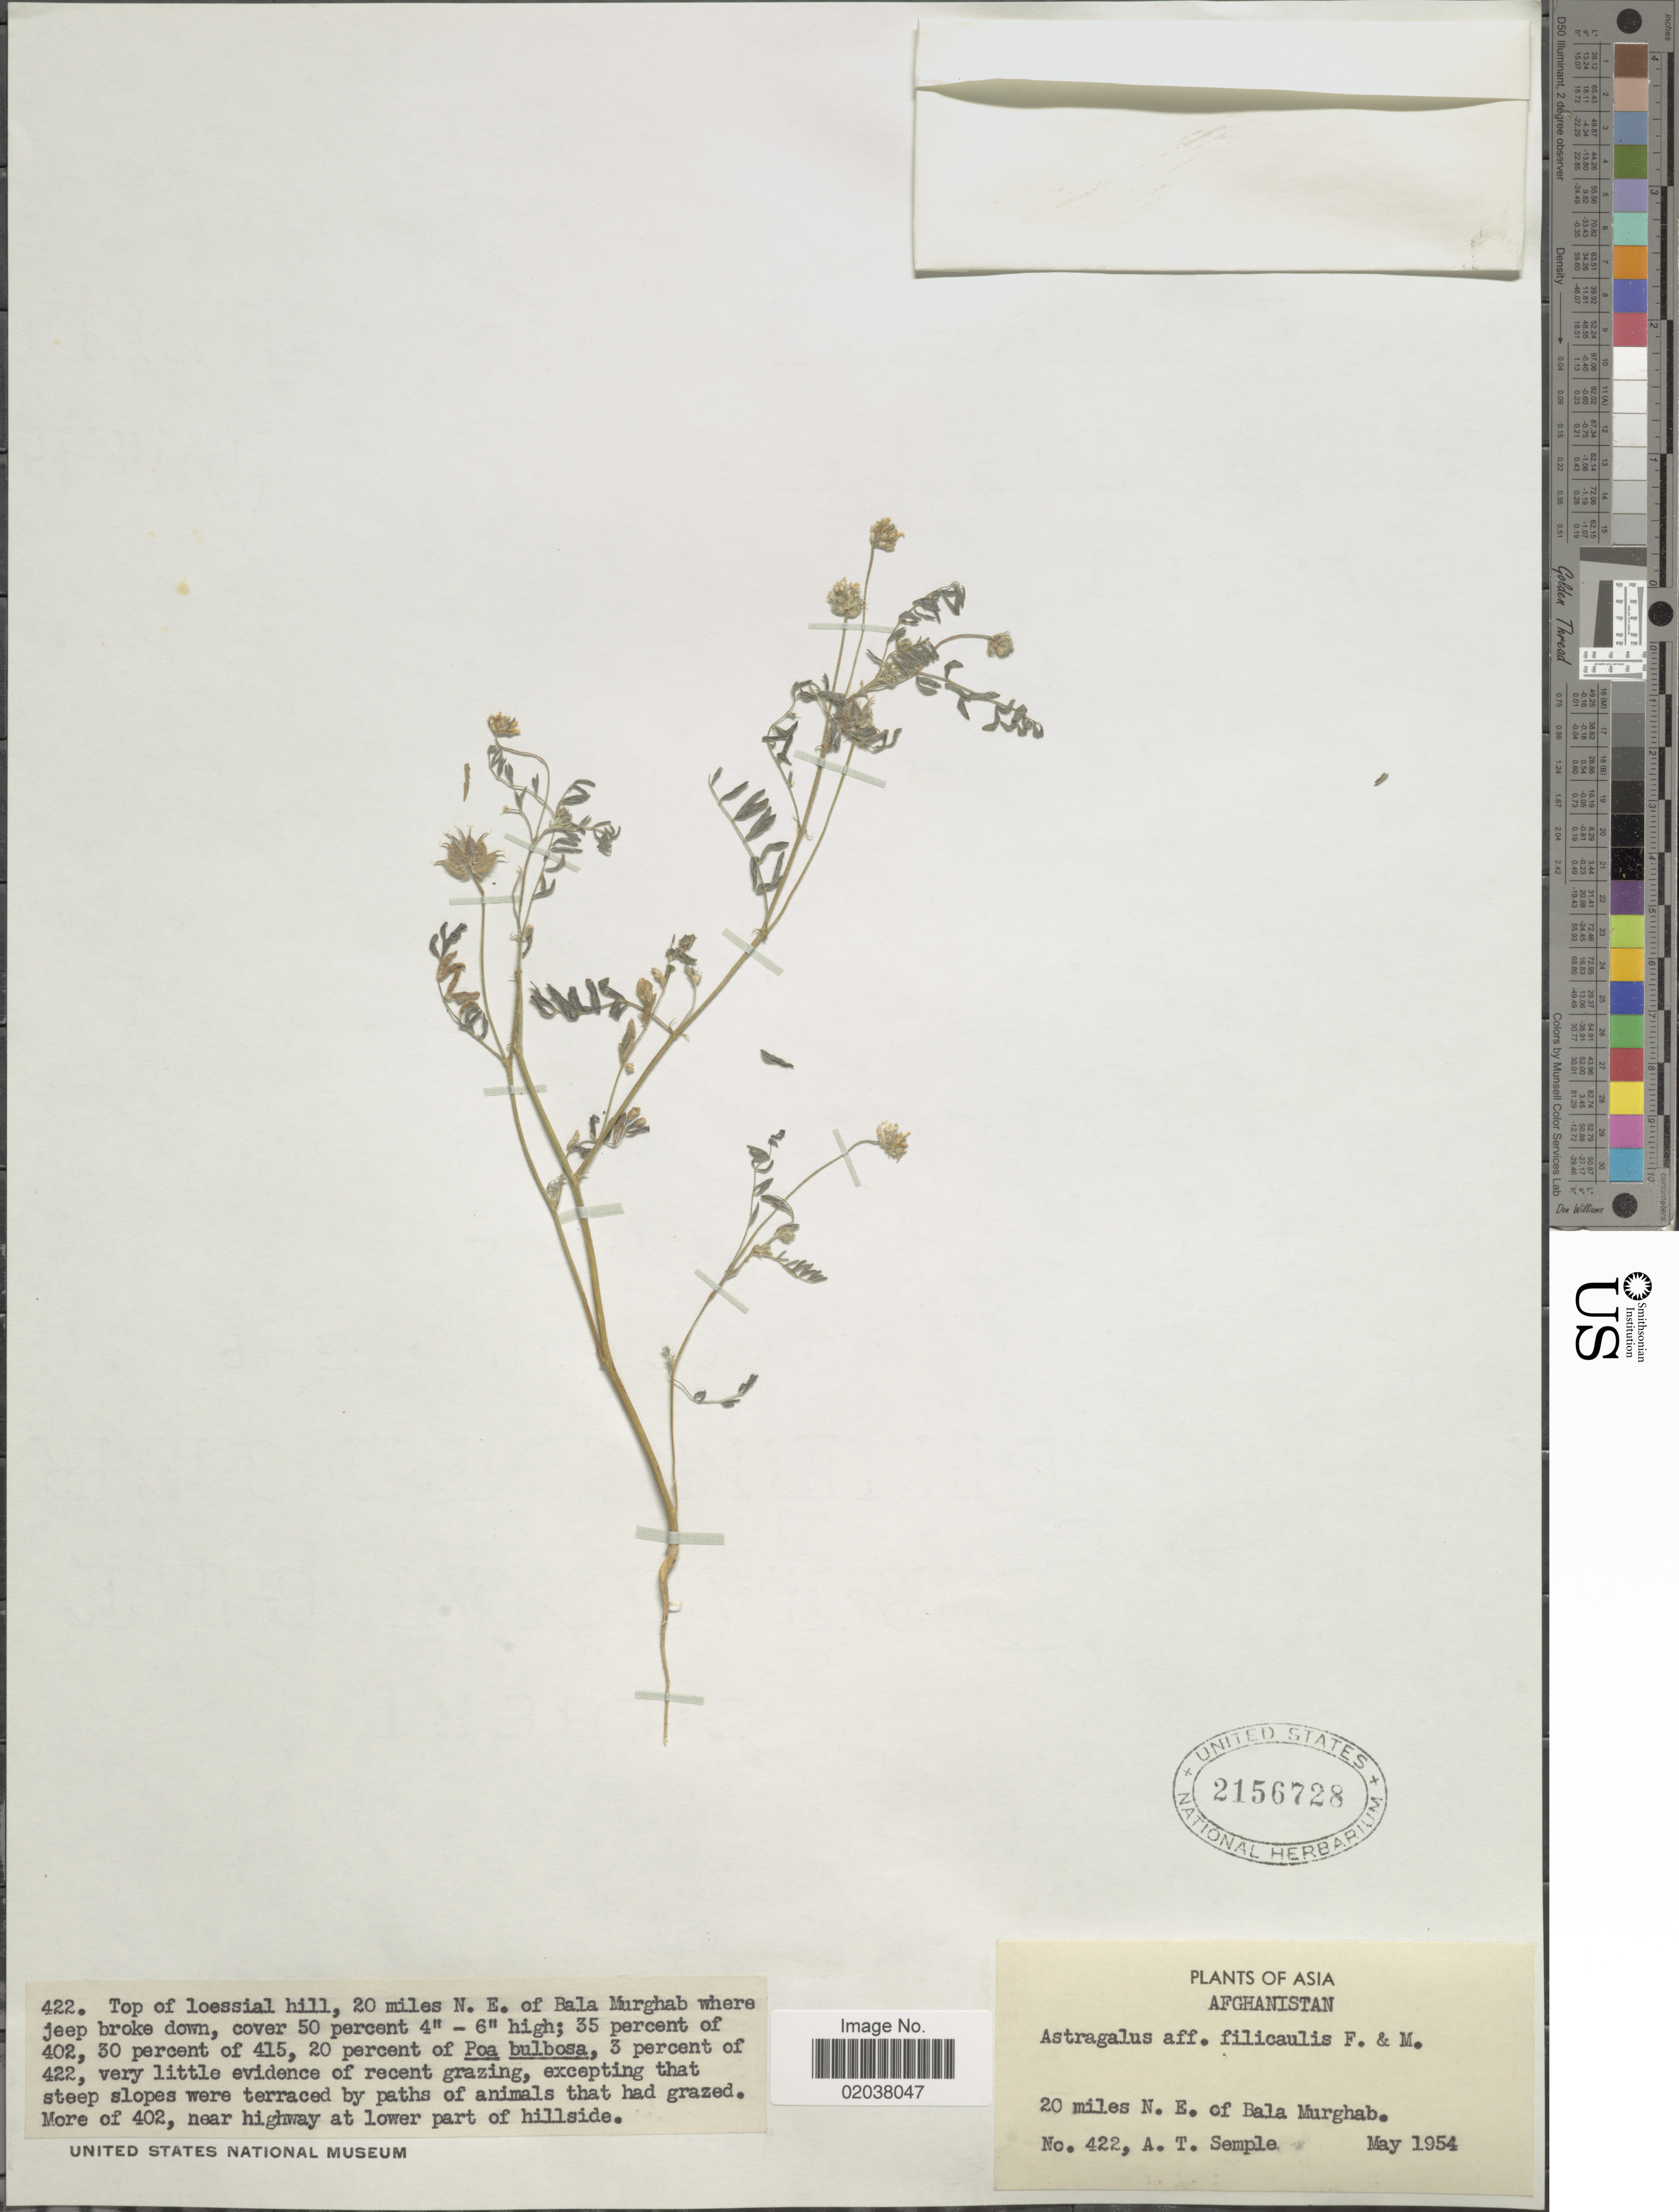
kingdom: Plantae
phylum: Tracheophyta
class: Magnoliopsida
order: Fabales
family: Fabaceae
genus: Astragalus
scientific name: Astragalus filicaulis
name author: Kar. & Kir.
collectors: A. Semple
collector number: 422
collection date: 1954-05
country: Afghanistan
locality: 20 miles N.E. of Bala Murghab. Top of loessial hill, 20 miles N.E. of Bala Murghab where jeep broke down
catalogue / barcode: US 2156728